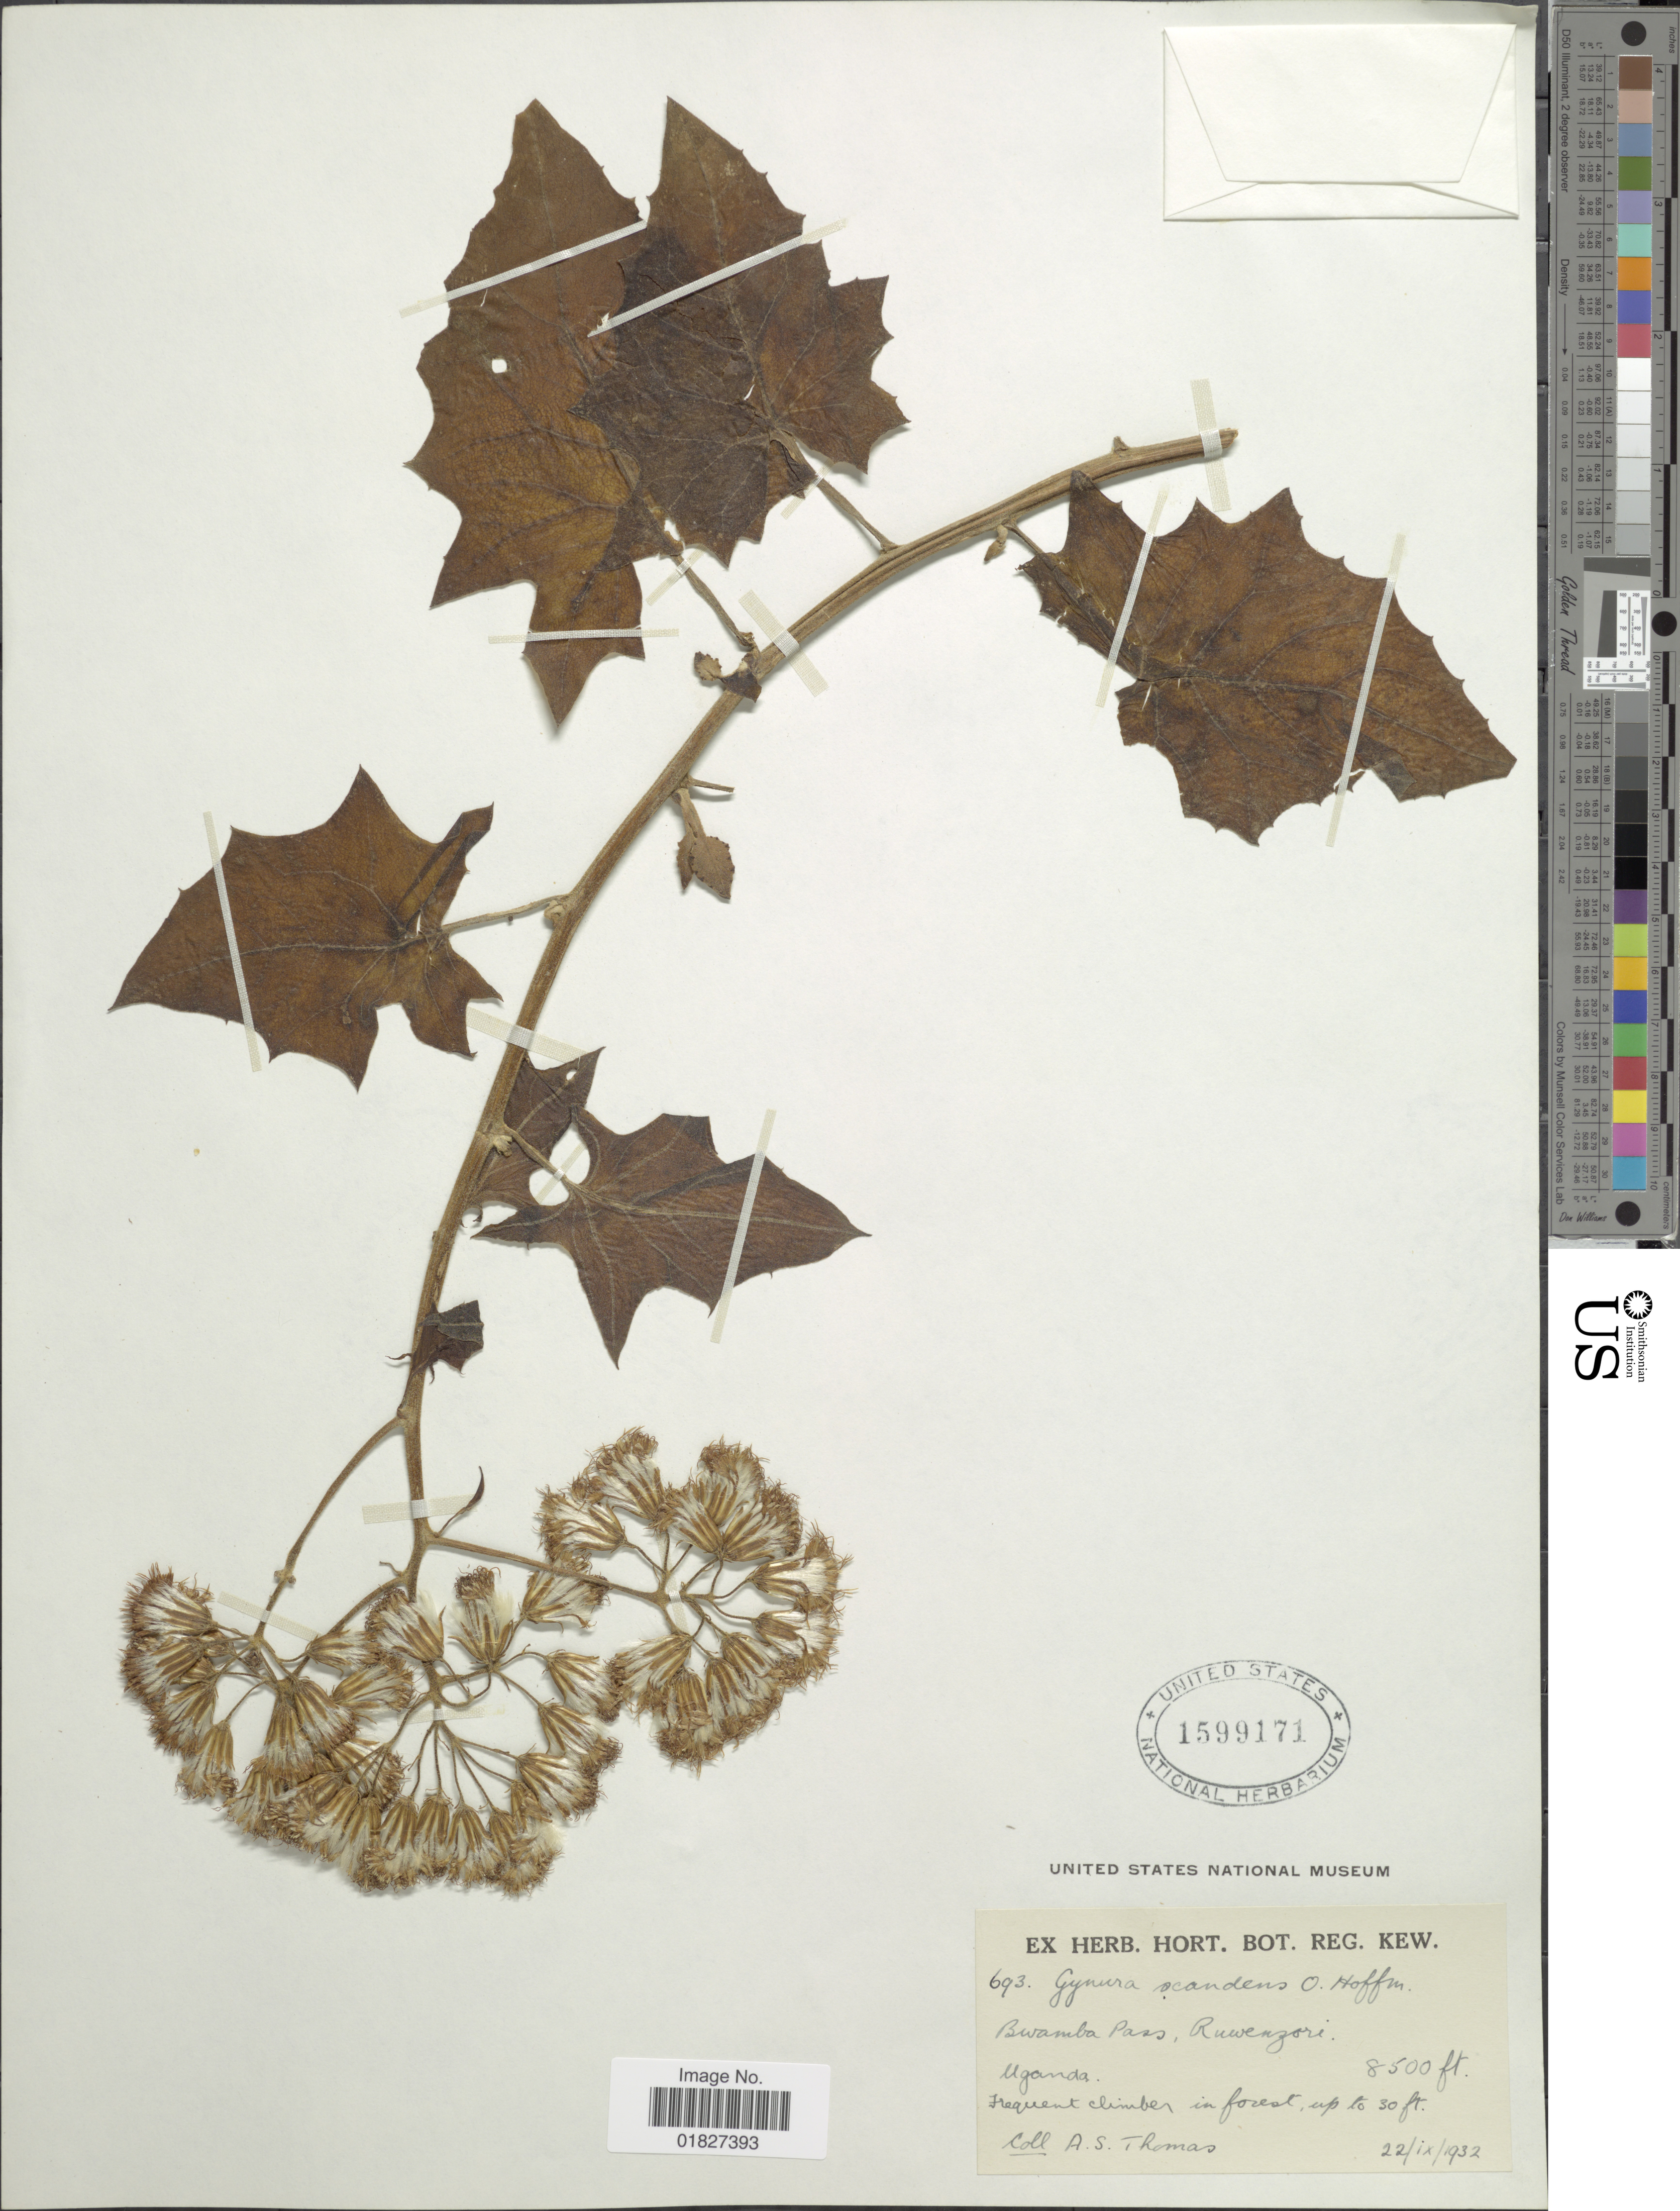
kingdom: Plantae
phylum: Tracheophyta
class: Magnoliopsida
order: Asterales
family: Asteraceae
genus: Gynura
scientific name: Gynura scandens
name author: O. Hoffm.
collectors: A. Thomas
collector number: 693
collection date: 1932-09-22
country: Uganda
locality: Bwamba Pass, Ruwenzori.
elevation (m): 2591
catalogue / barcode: US 1599171